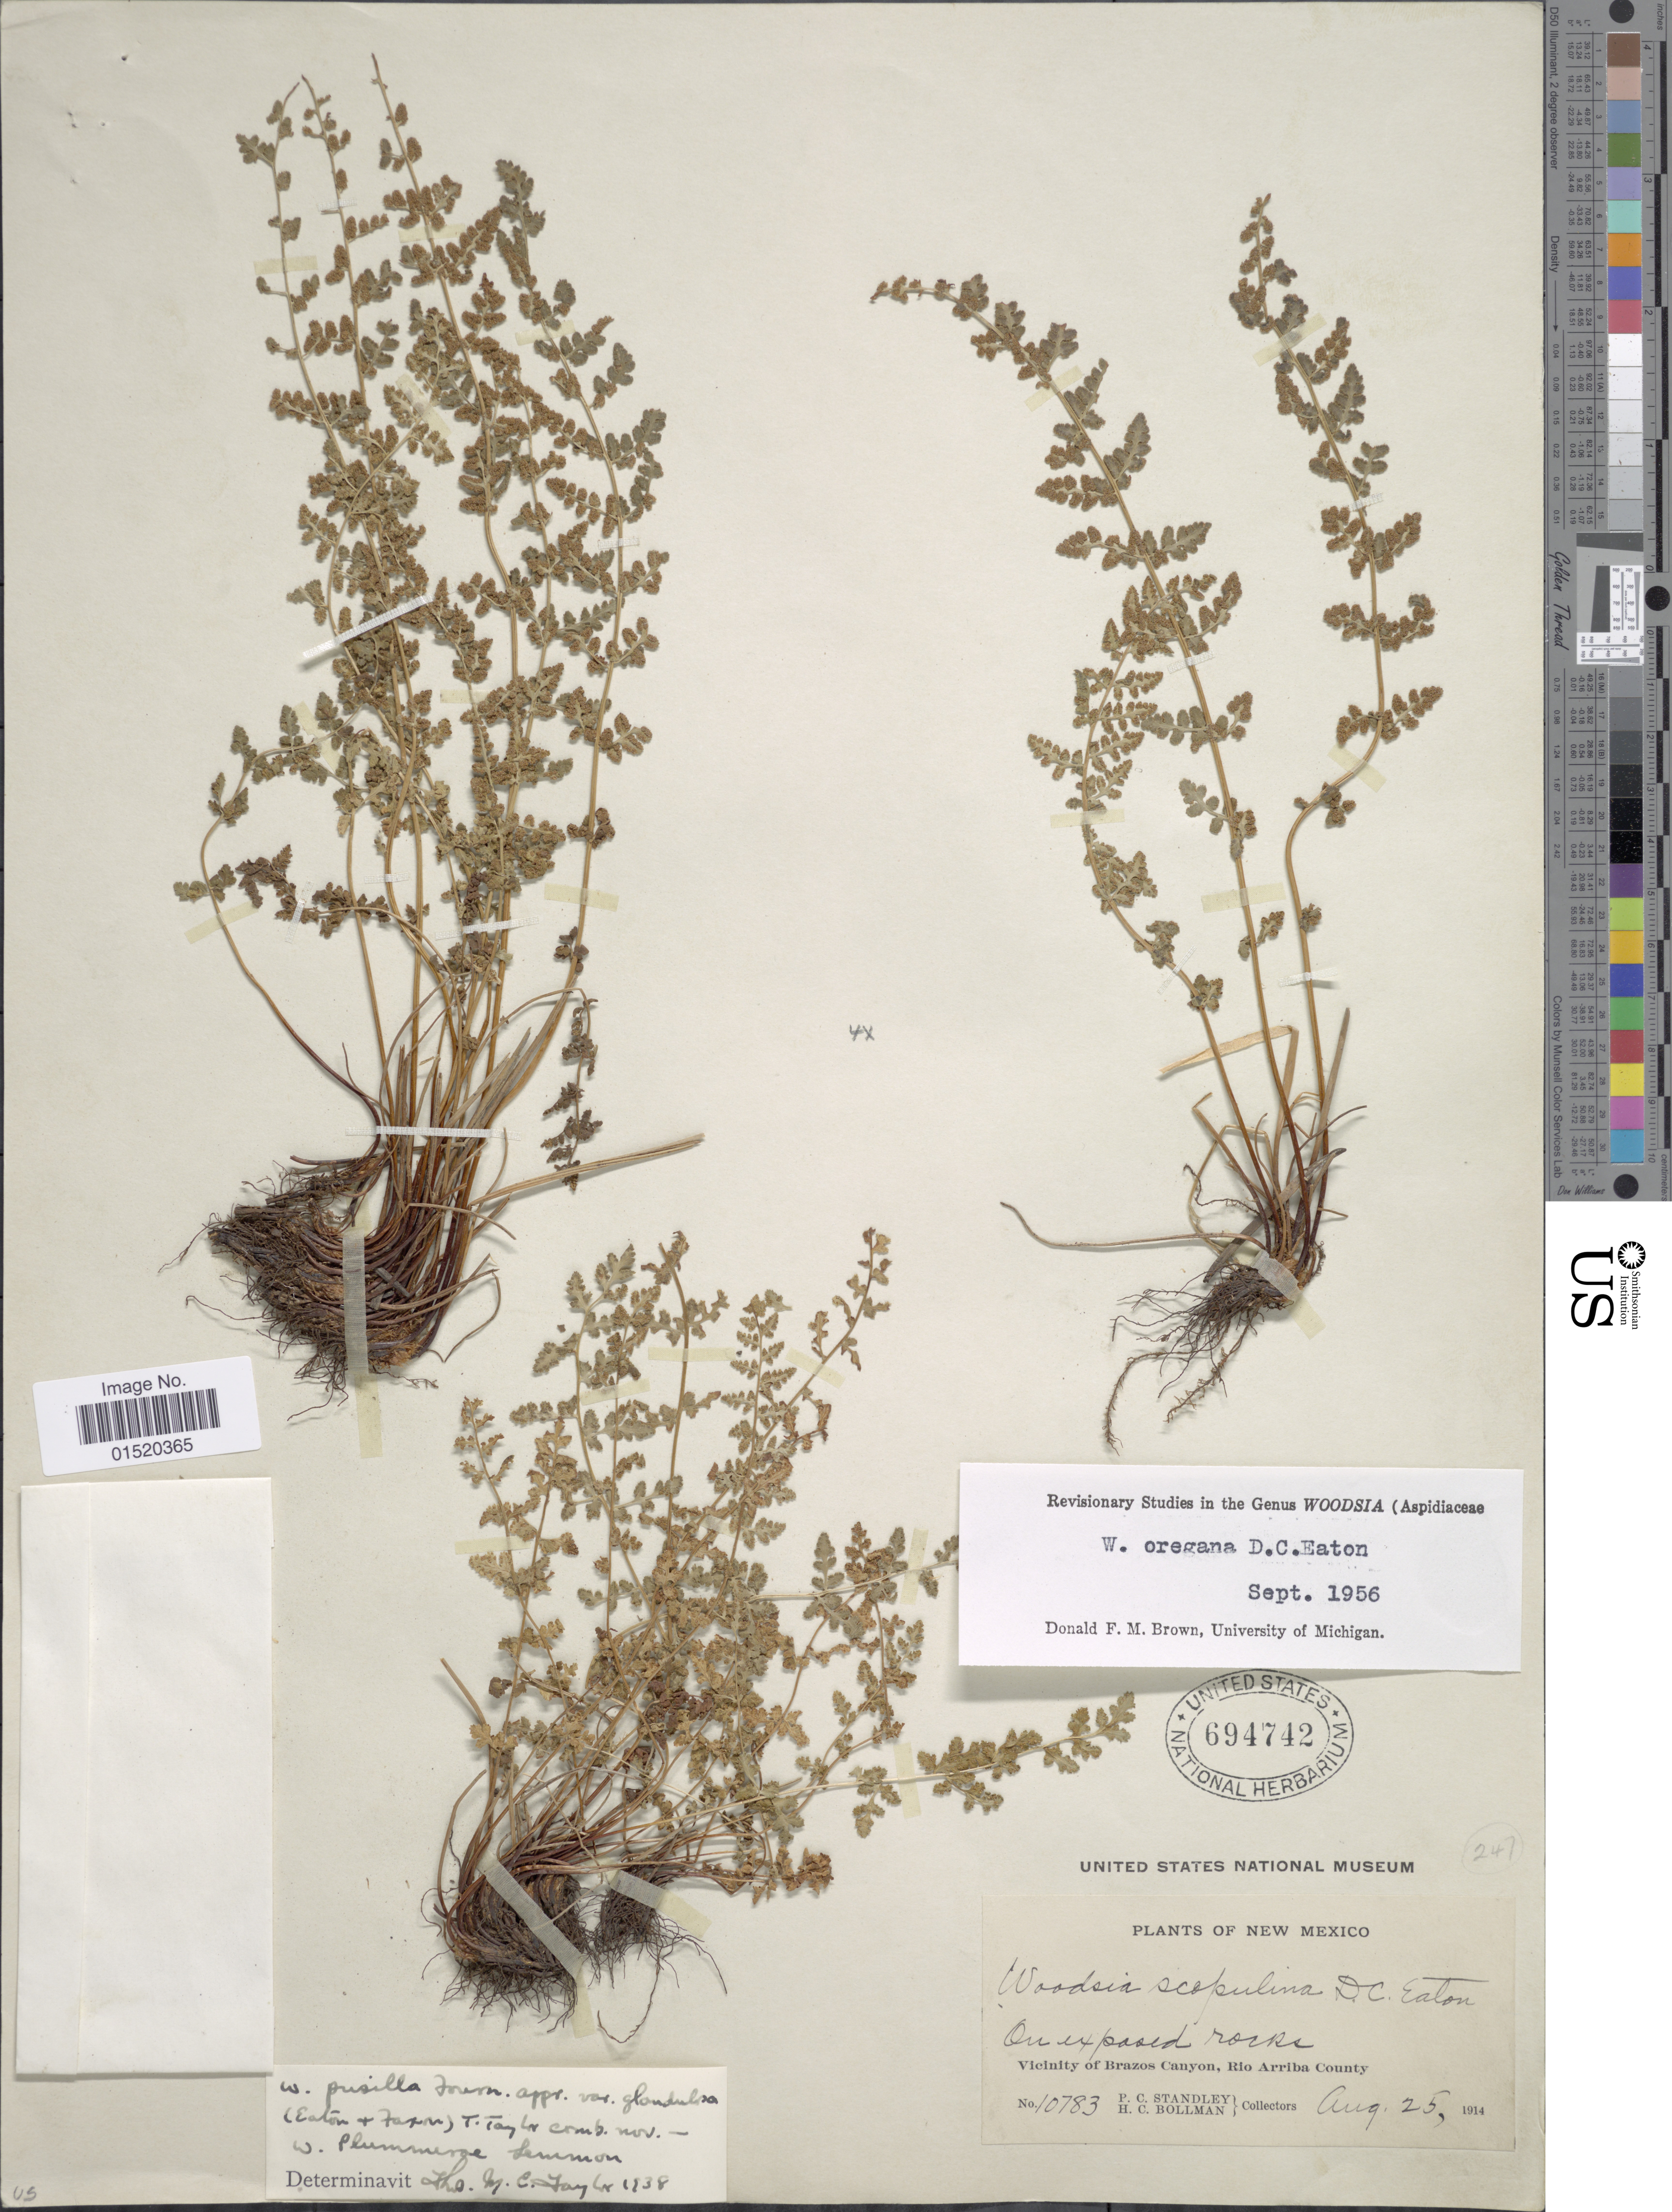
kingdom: Plantae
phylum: Tracheophyta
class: Polypodiopsida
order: Polypodiales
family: Woodsiaceae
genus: Woodsia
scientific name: Woodsia oregana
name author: D.C. Eaton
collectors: P. C. Standley & H. C. Bollman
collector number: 10783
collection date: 1914-08-25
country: United States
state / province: New Mexico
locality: On exposed rocks, Vicinity of Brazos Canyon, Rio Arriba County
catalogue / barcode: US 694742